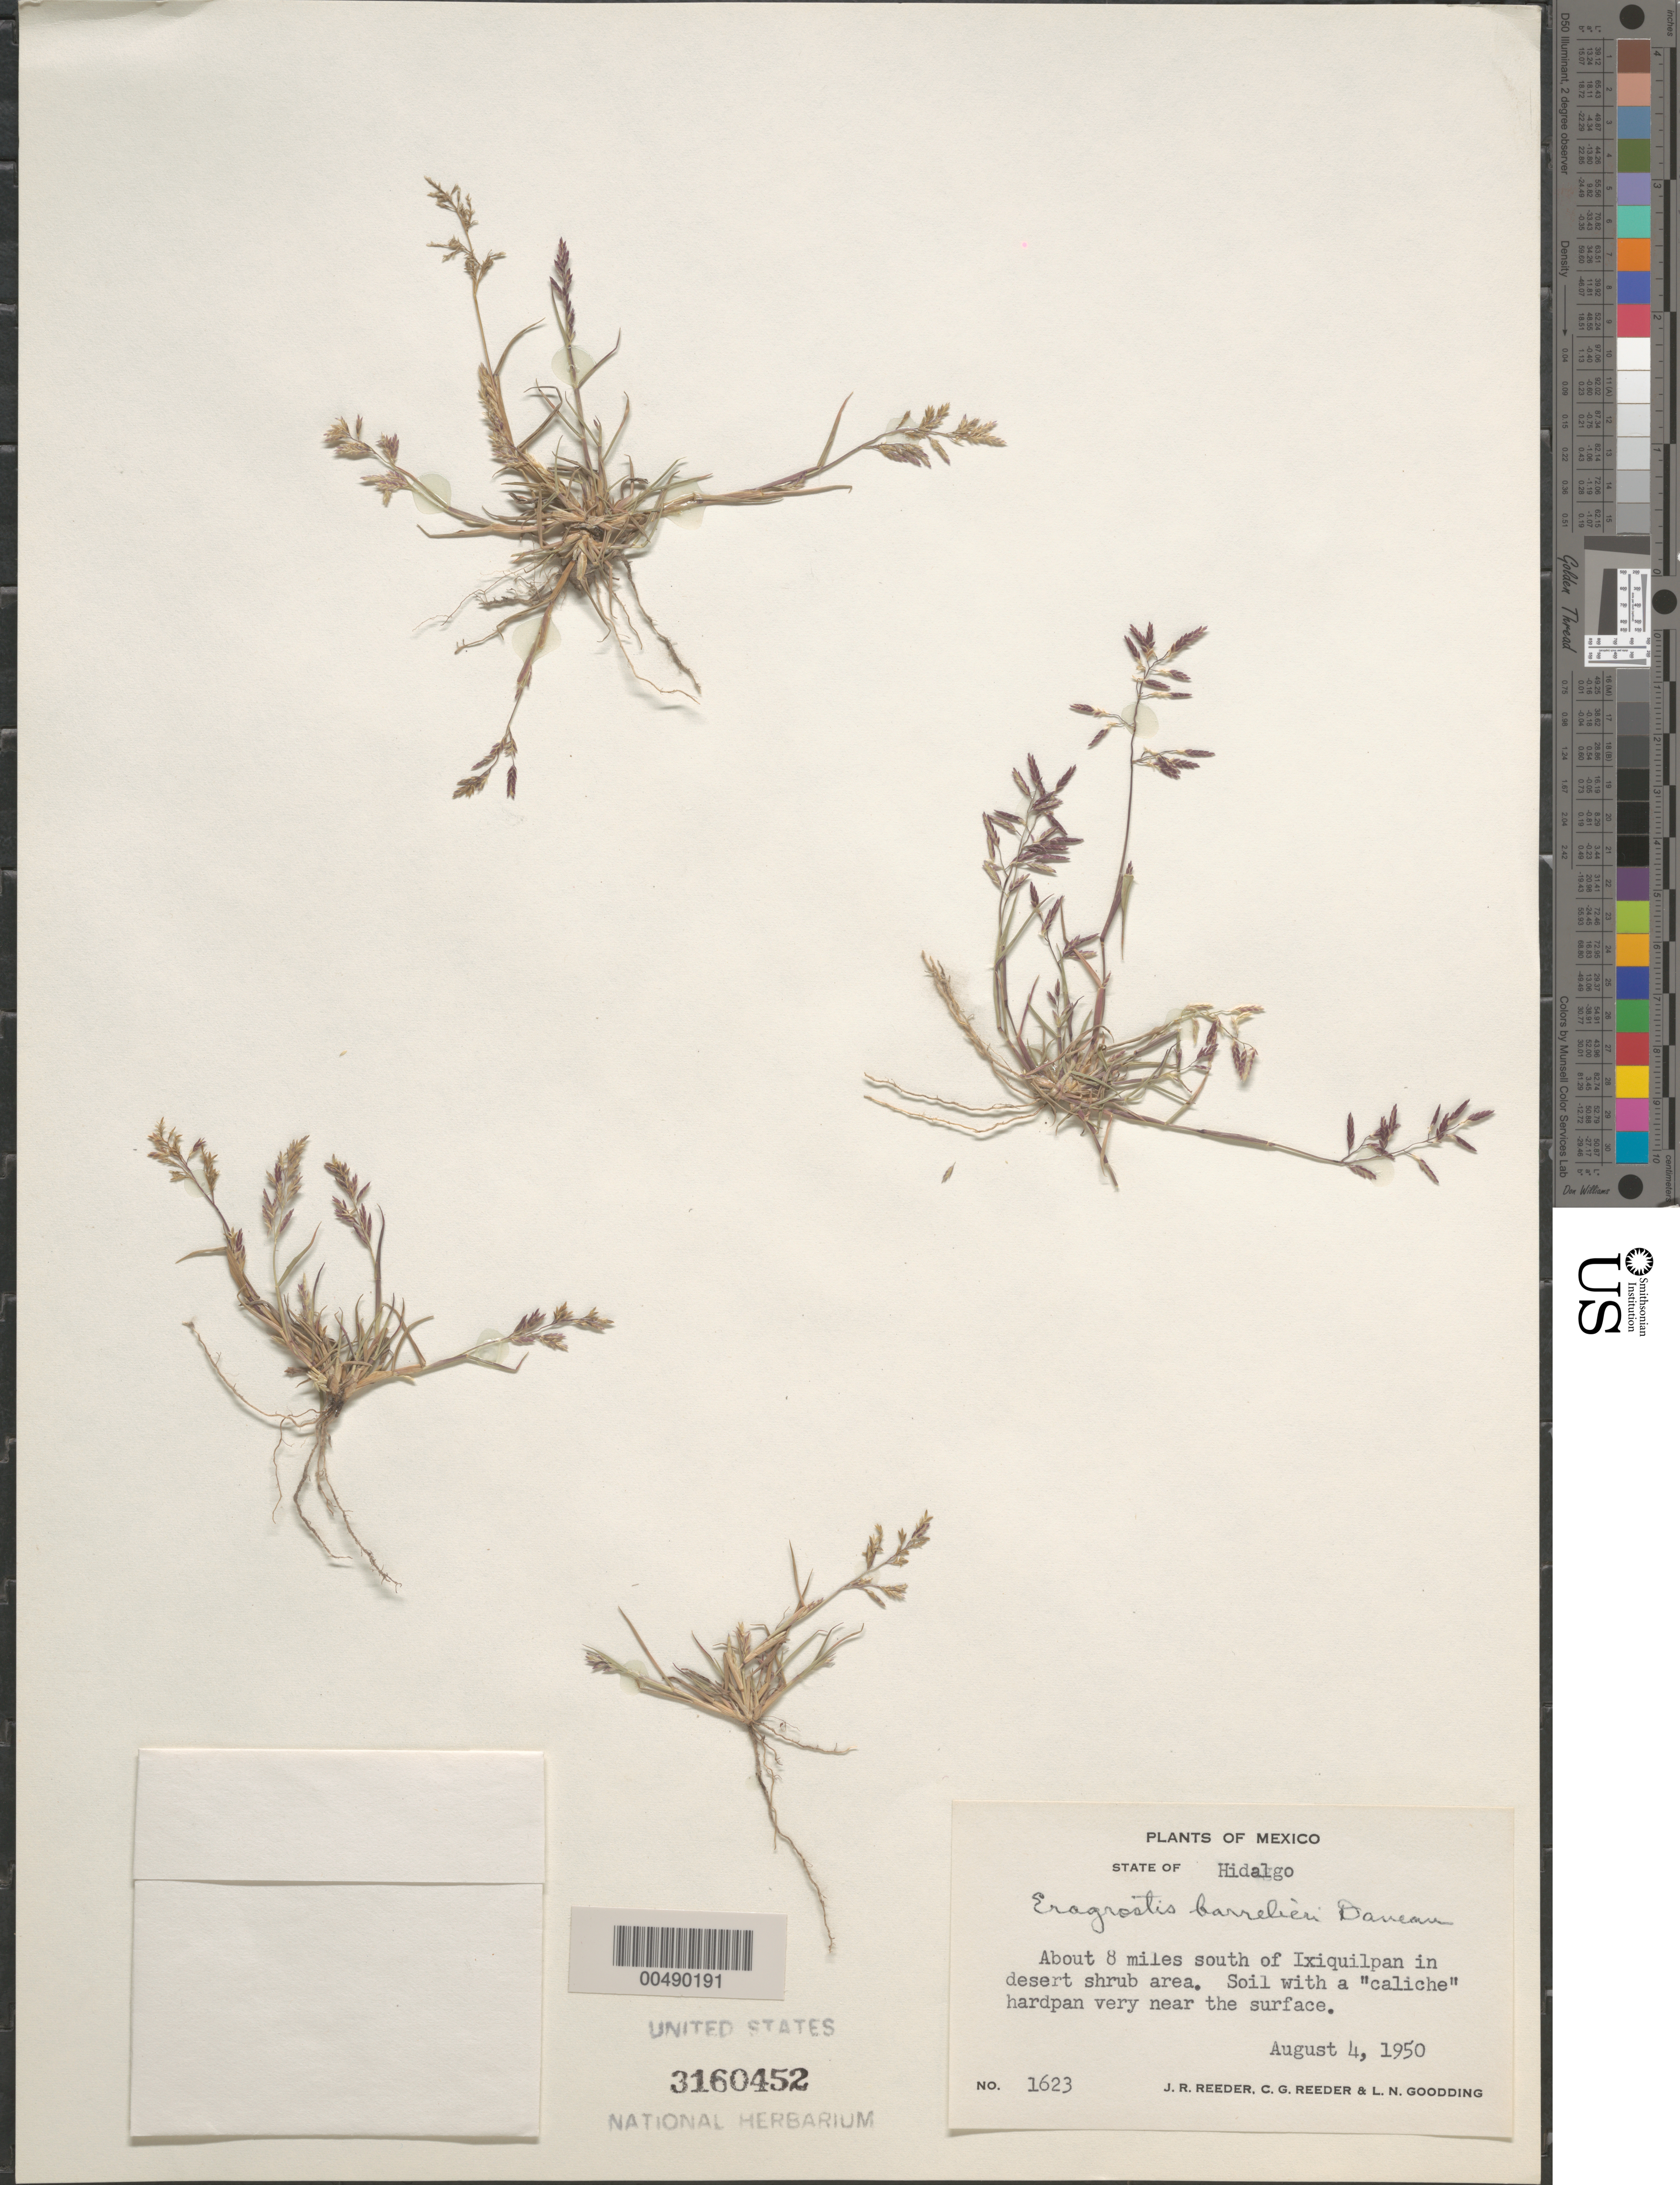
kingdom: Plantae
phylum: Tracheophyta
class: Liliopsida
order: Poales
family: Poaceae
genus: Eragrostis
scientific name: Eragrostis barrelieri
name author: Daveau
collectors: J. R. Reeder, C. G. Reeder & L. N. Goodding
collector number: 1623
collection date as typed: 4 Aug 1950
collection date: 1950-08-04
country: Mexico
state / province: Hidalgo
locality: About 8 mi S of Ixiquilpan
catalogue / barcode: US 3160452